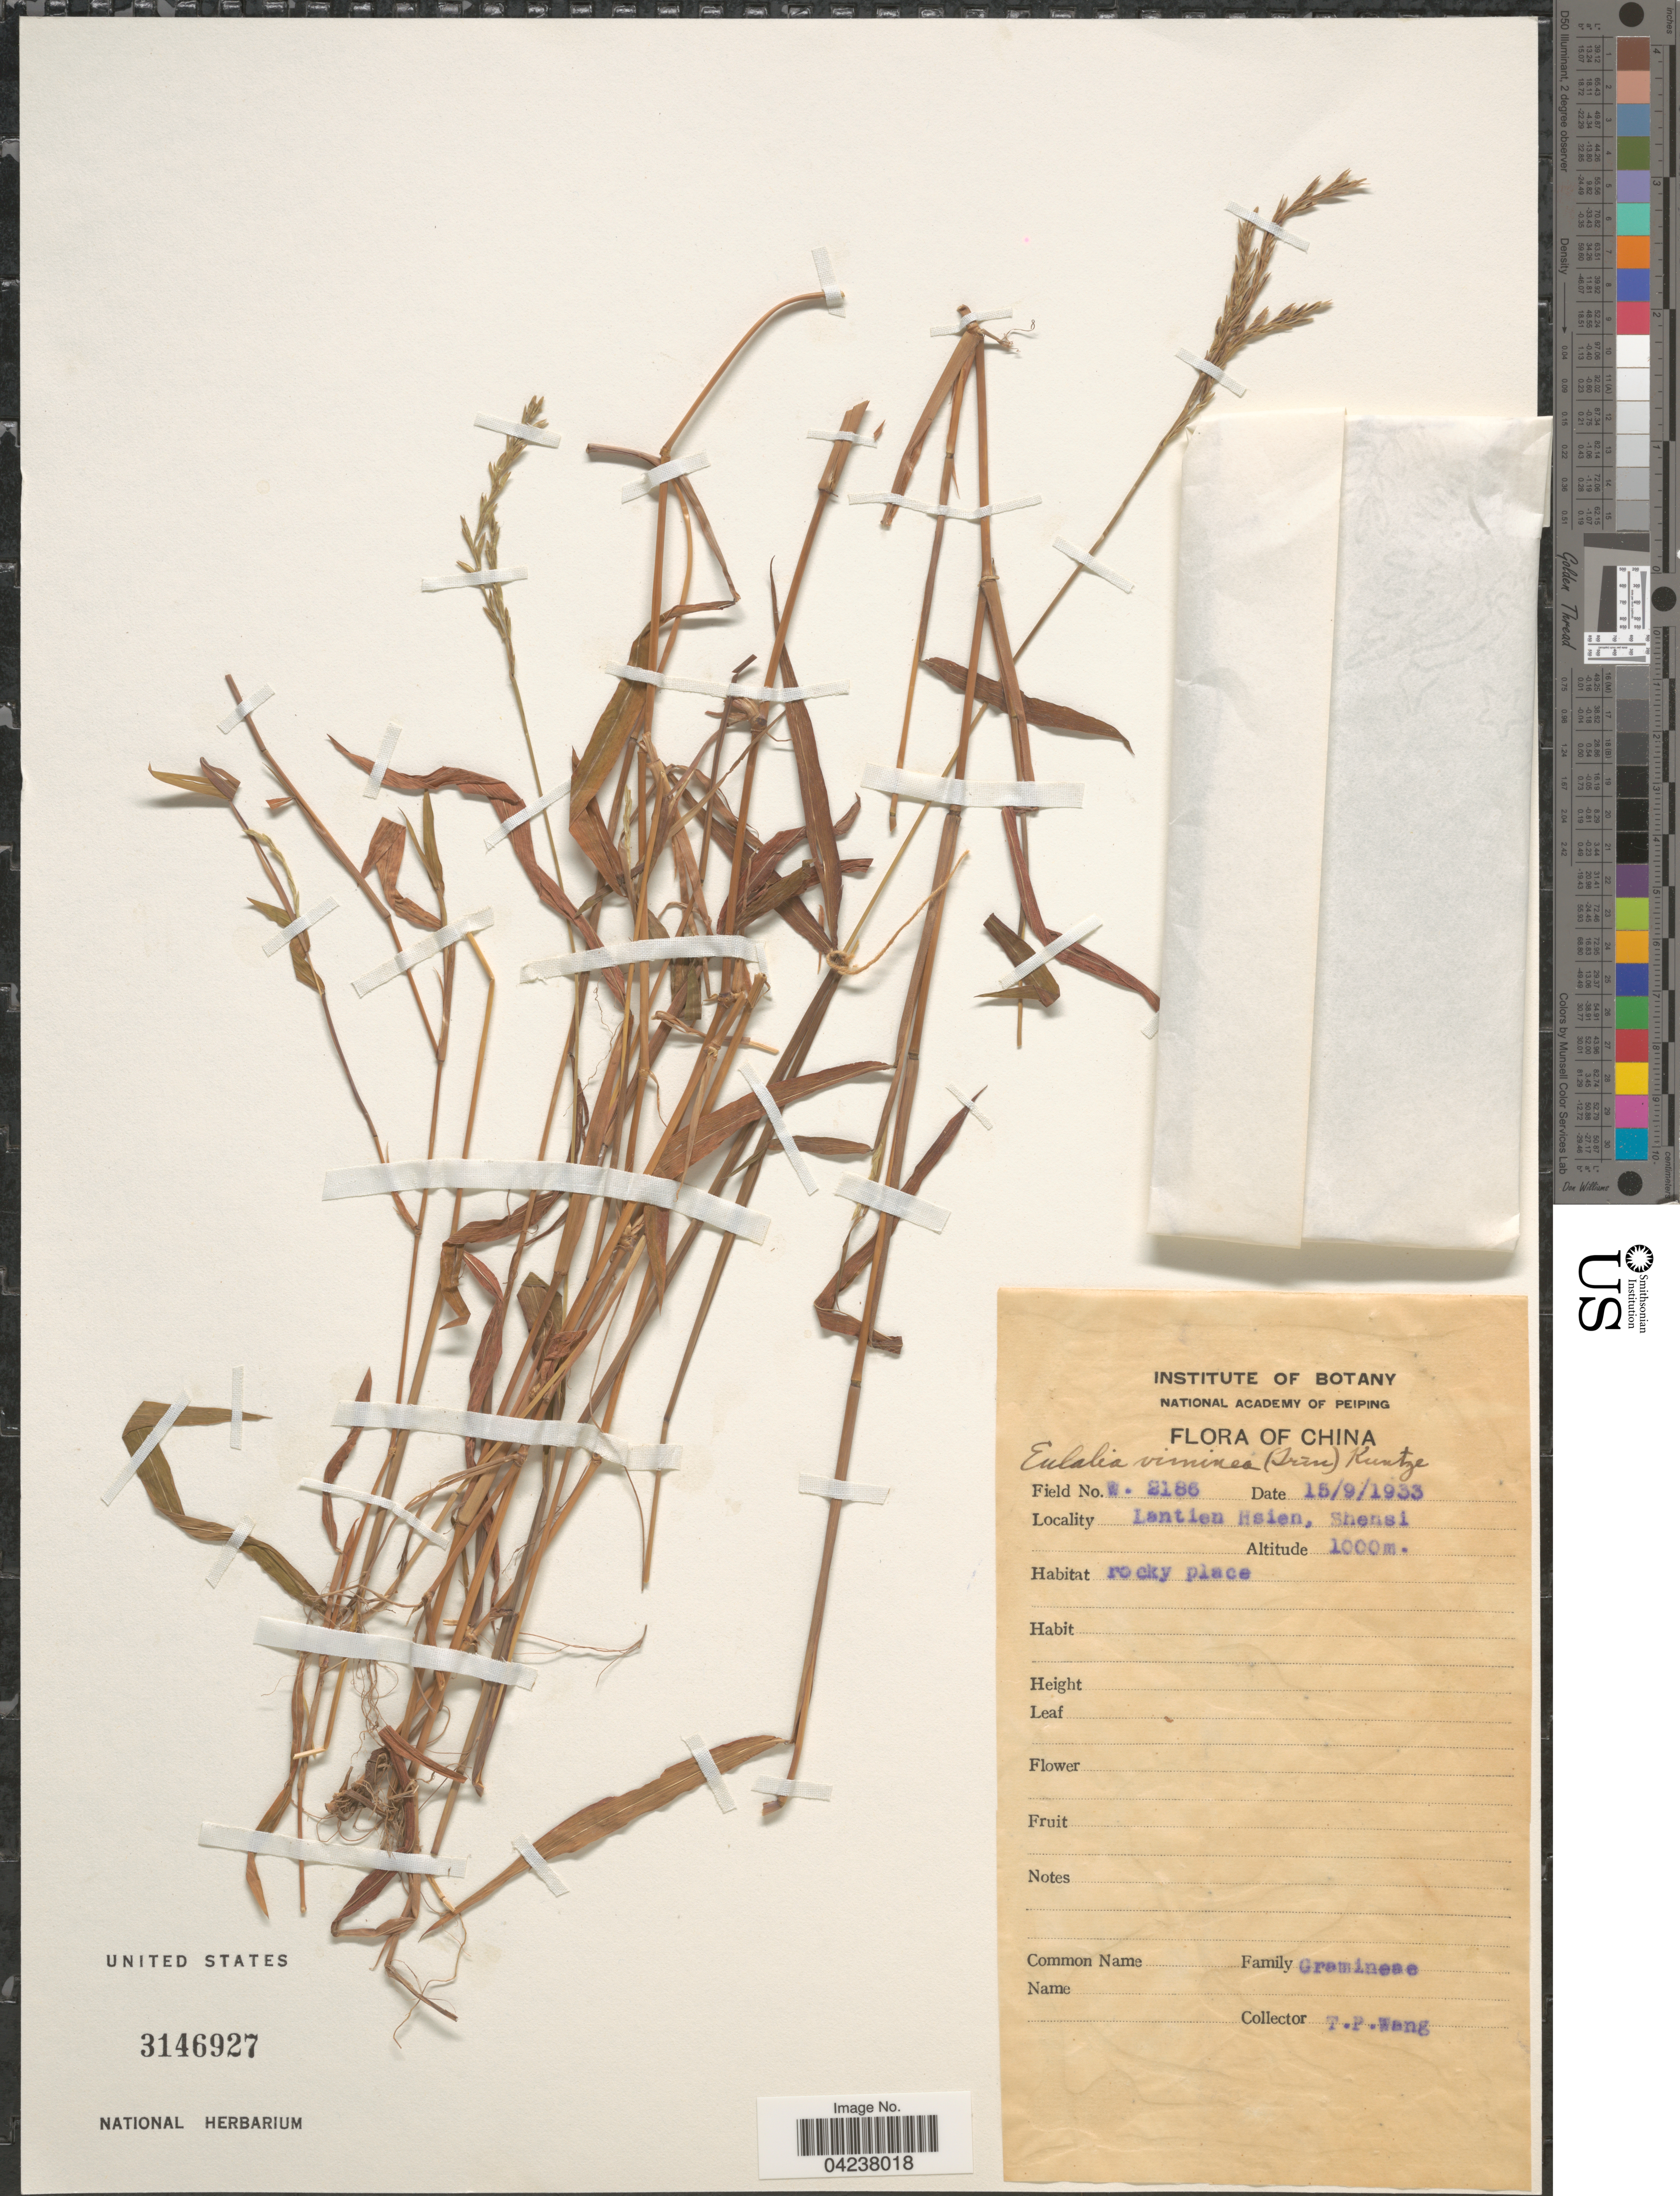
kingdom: Plantae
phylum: Tracheophyta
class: Liliopsida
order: Poales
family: Poaceae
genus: Microstegium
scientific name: Microstegium vimineum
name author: (Trin.) A. Camus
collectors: T. Wang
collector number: W.2186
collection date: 1933-09-15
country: China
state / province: Shaanxi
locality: Lantien Hsien, Shensi.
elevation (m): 1000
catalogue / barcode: US 3146927